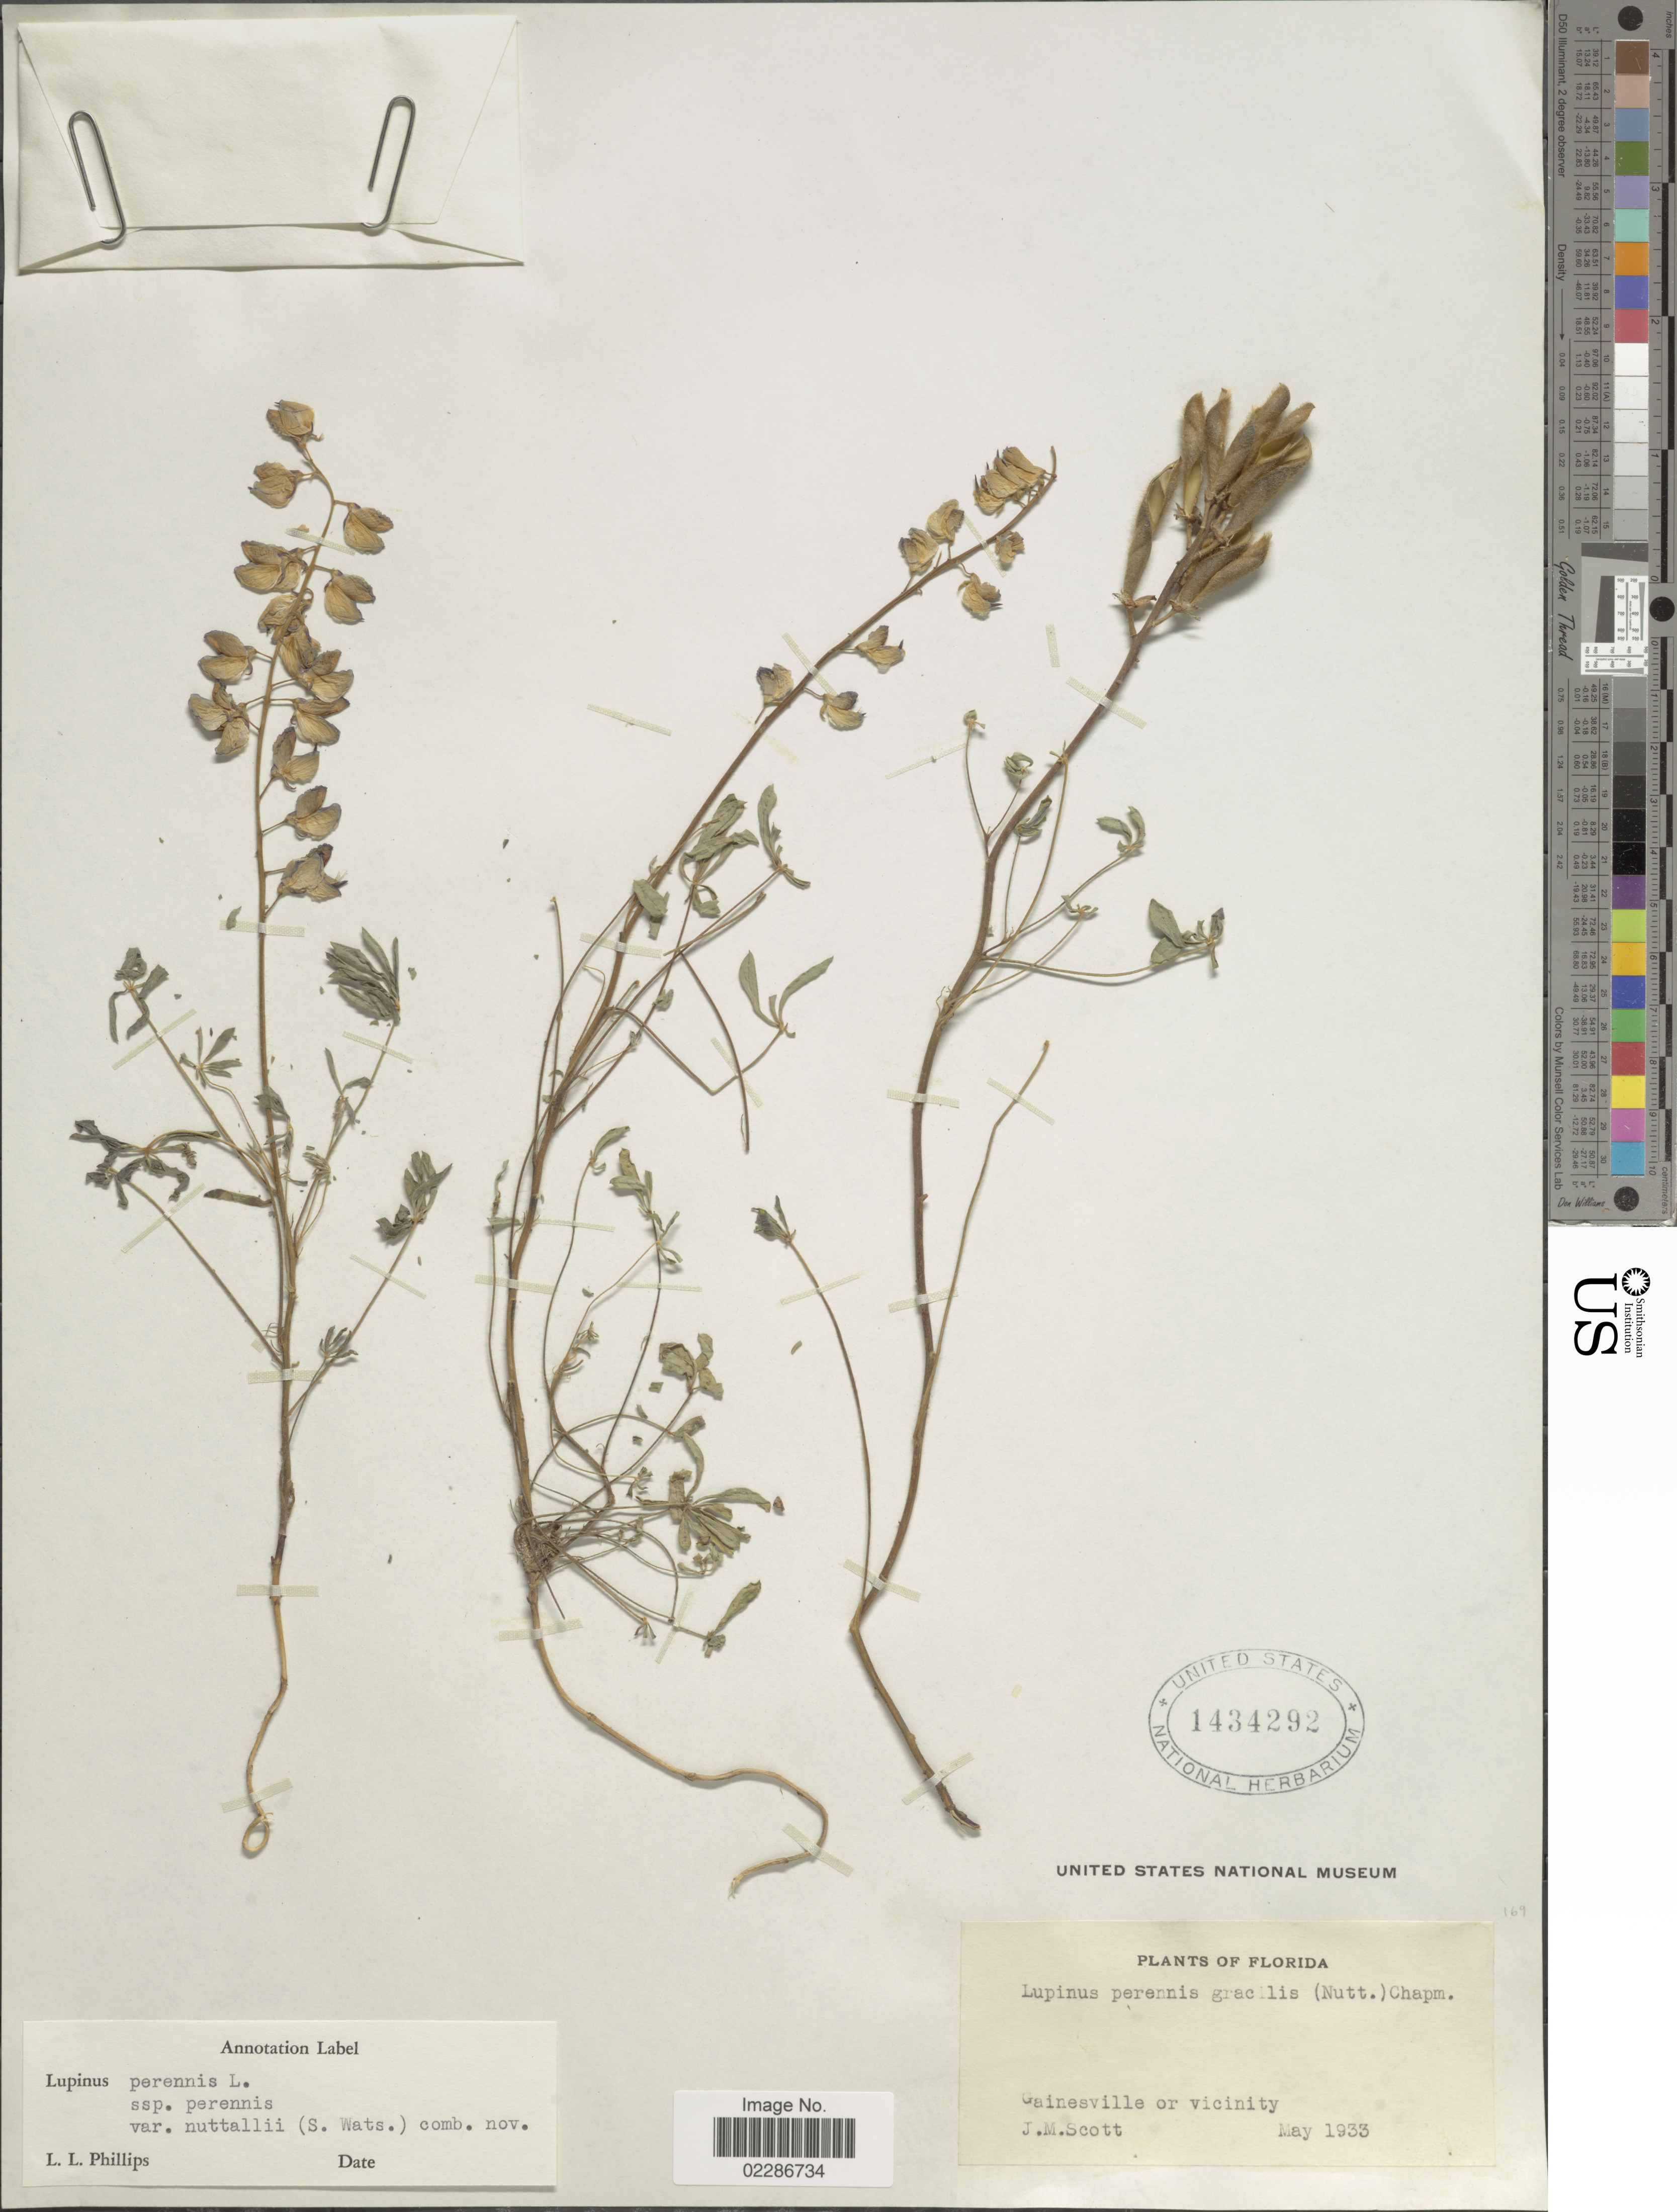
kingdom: Plantae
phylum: Tracheophyta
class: Magnoliopsida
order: Fabales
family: Fabaceae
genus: Lupinus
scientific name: Lupinus perennis subsp. gracilis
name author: (Chapm.) D.B. Dunn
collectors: J. Scott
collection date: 1933-05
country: United States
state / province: Florida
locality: Gainesville or vicinity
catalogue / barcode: US 1434292